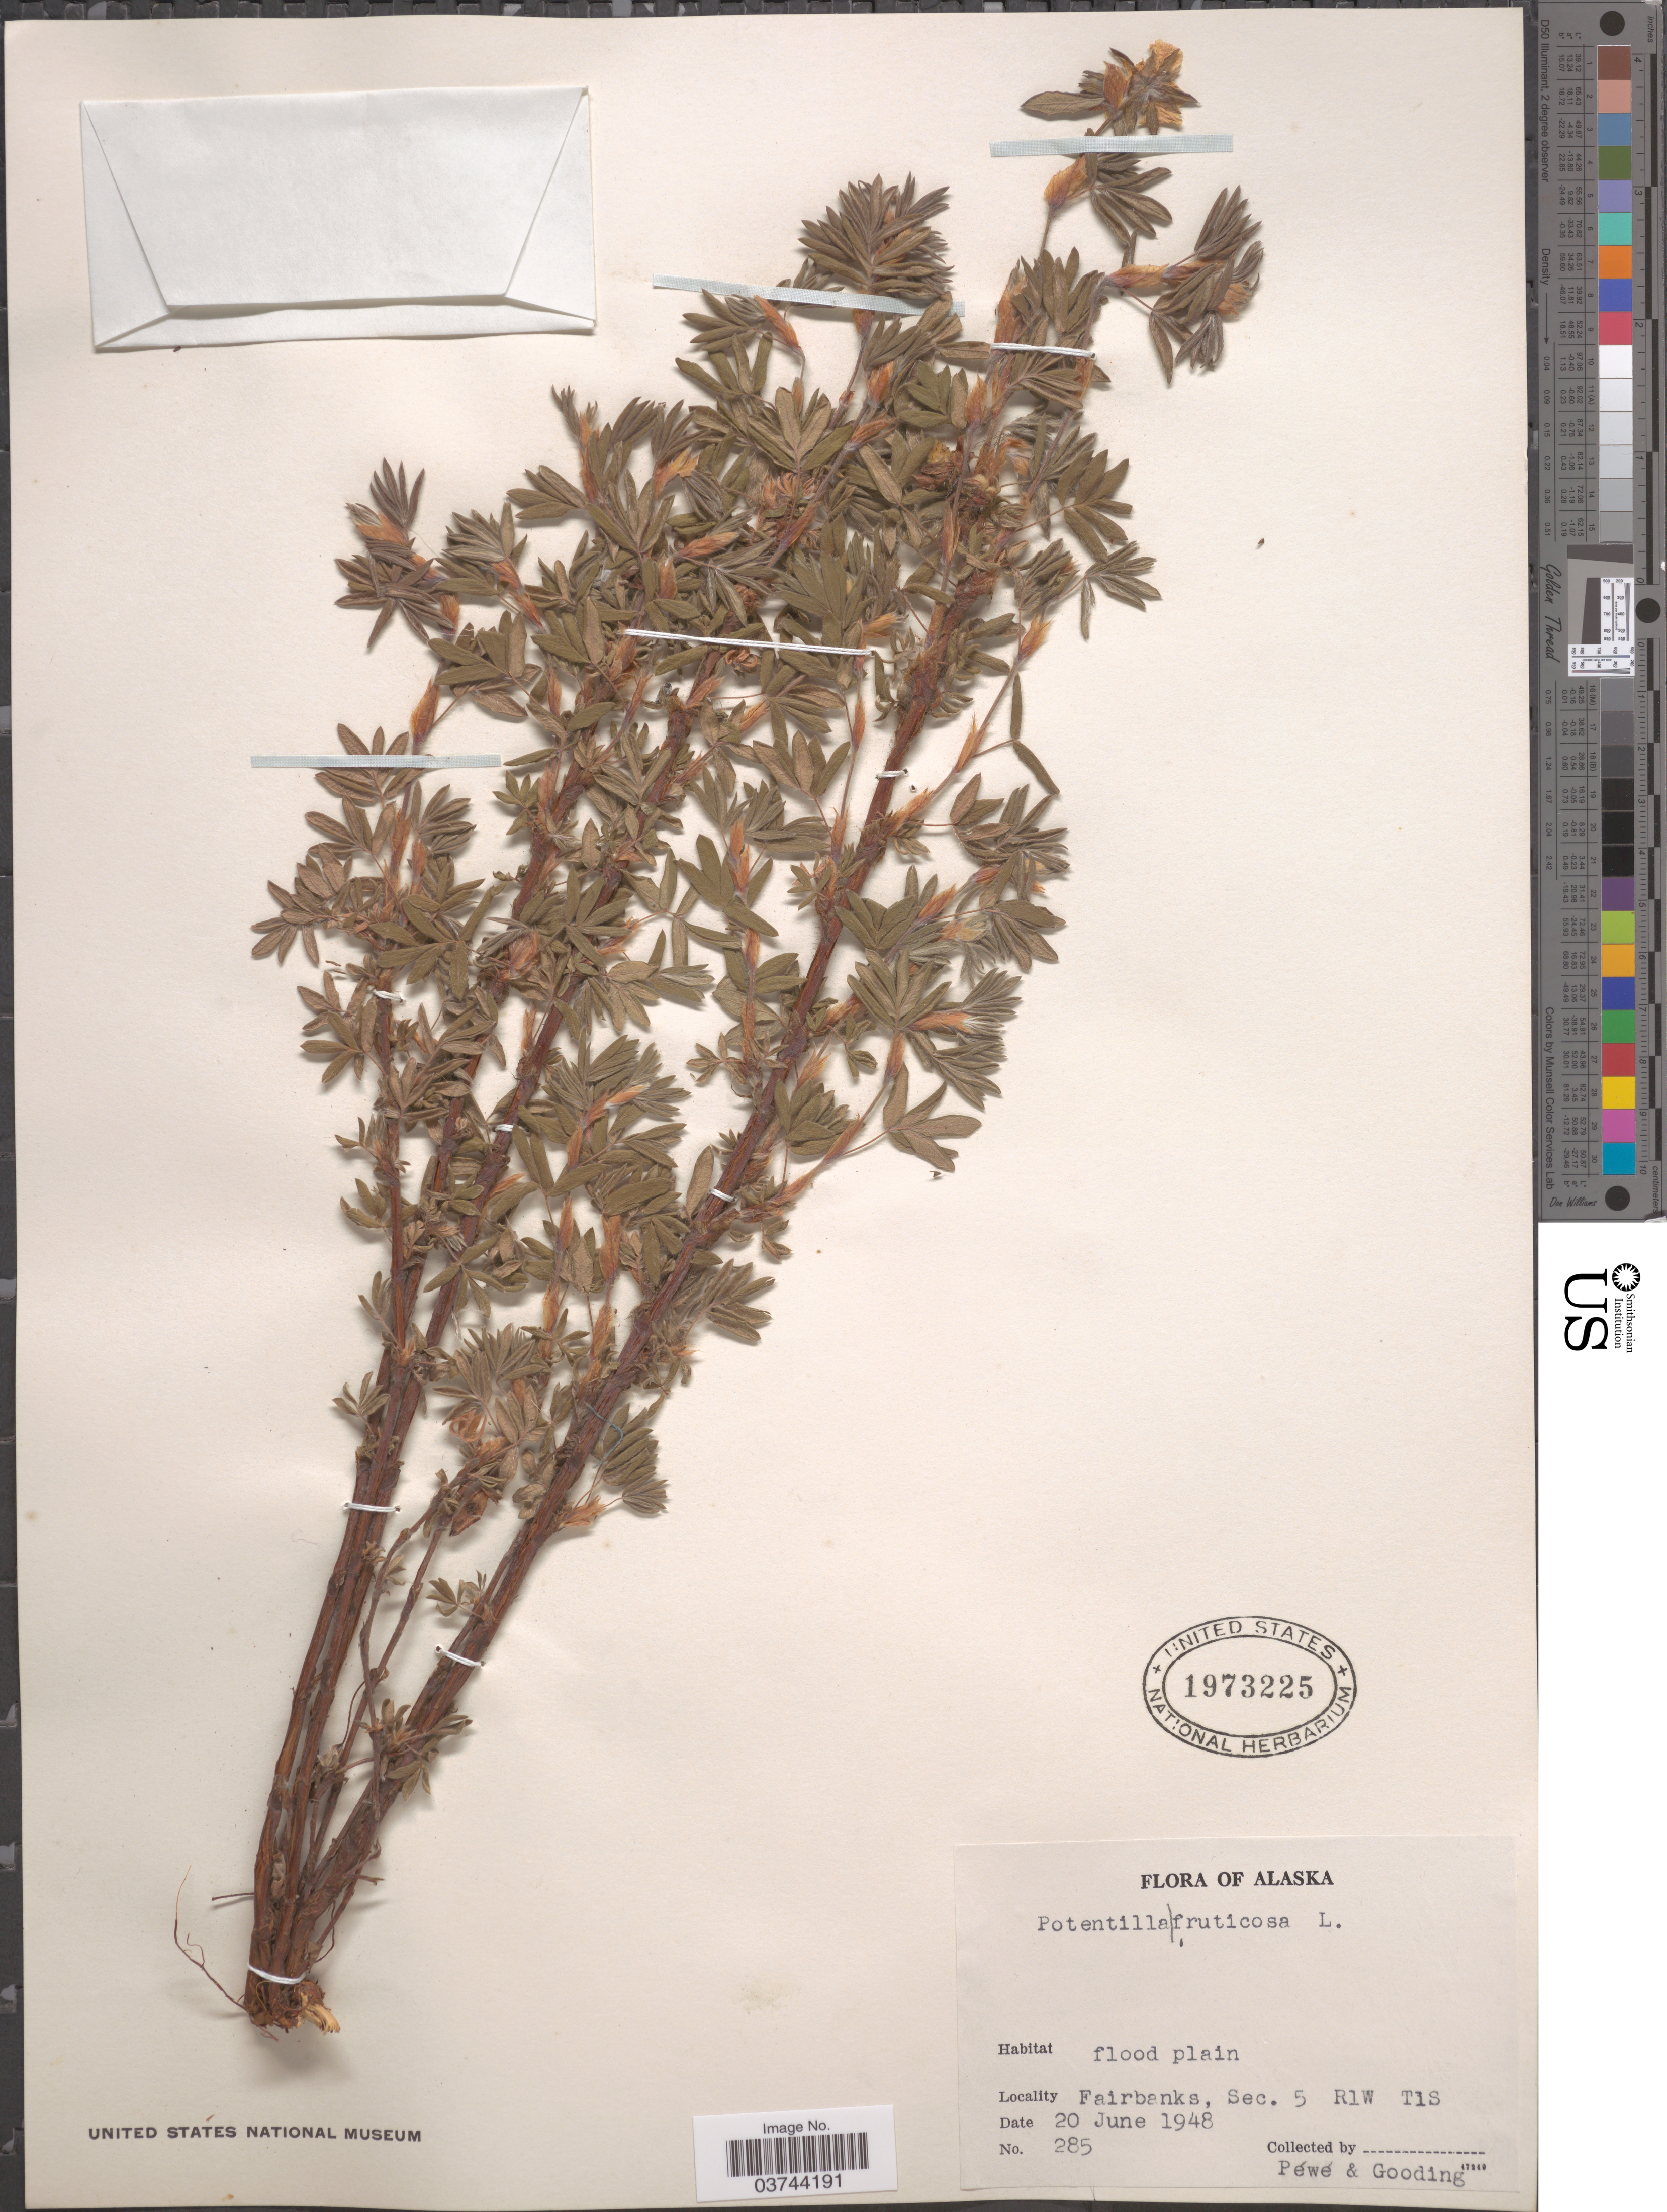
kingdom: Plantae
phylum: Tracheophyta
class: Magnoliopsida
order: Rosales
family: Rosaceae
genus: Dasiphora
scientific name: Dasiphora fruticosa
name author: (L.) Rydb.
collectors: Pewe & Gooding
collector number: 285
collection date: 1948-06-20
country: United States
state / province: Alaska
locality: Fairbanks, Sec. 5 R1W T1S.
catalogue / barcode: US 1973225